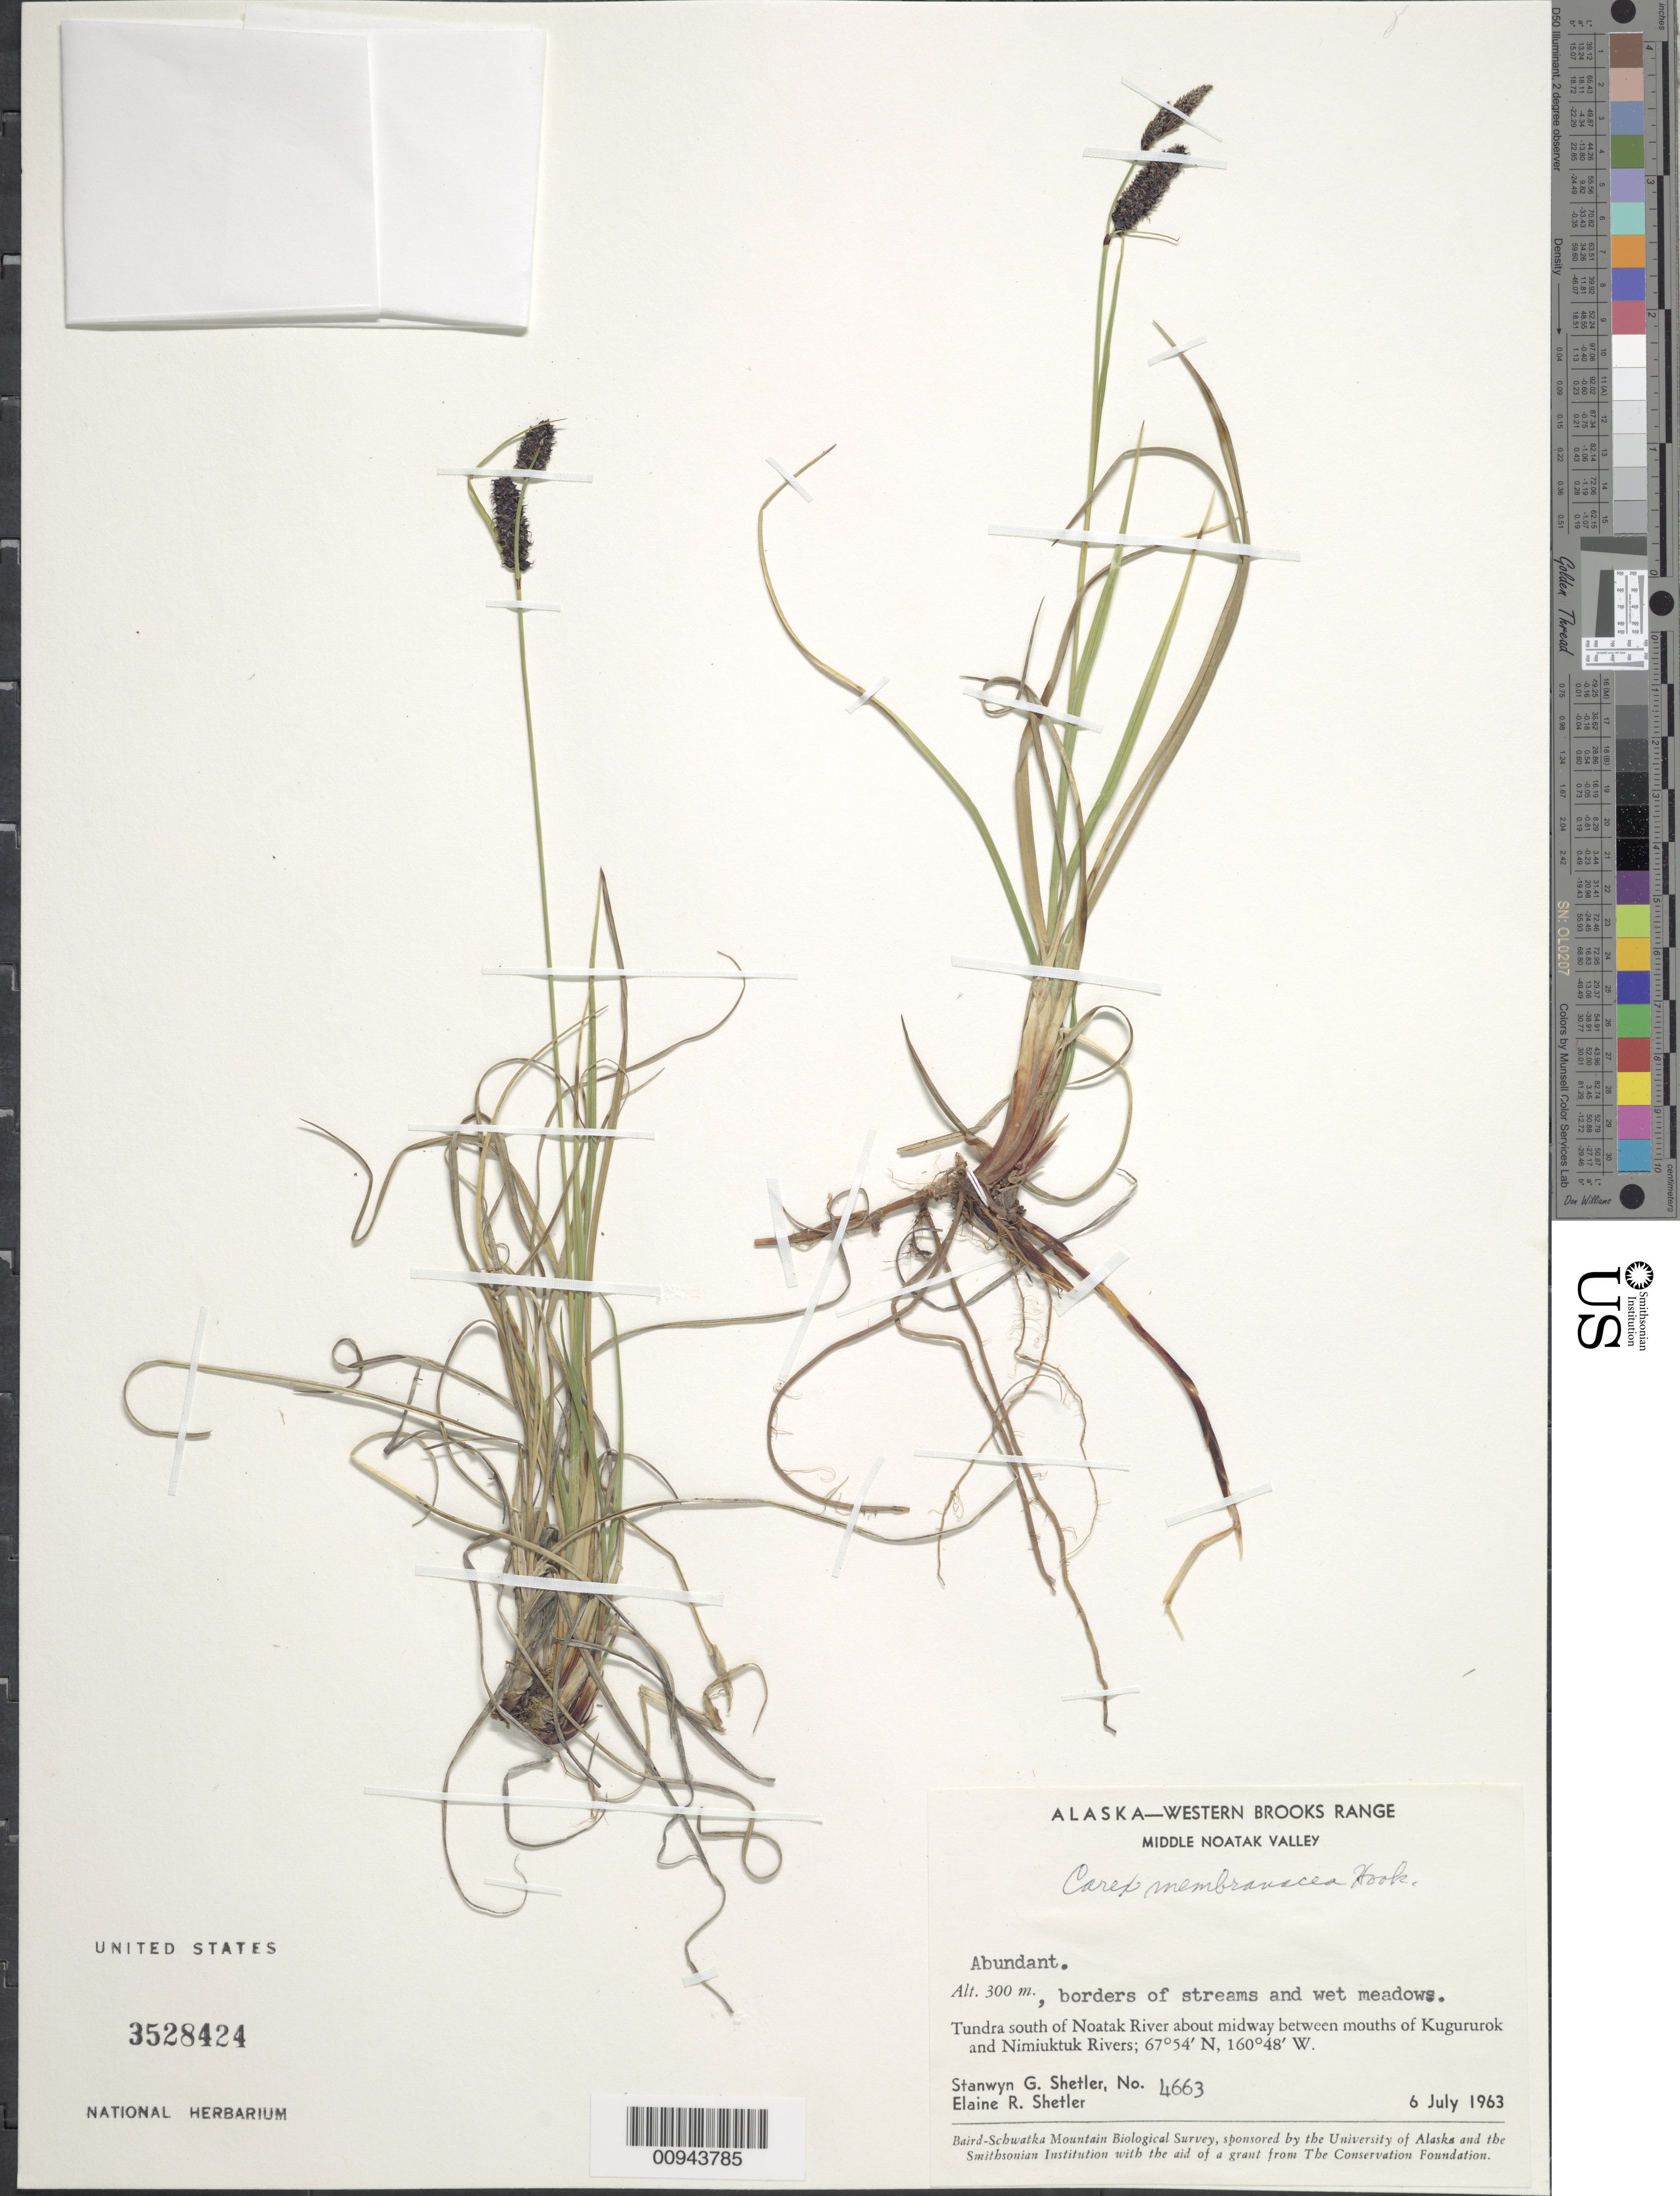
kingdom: Plantae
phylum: Tracheophyta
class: Liliopsida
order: Poales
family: Cyperaceae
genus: Carex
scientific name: Carex membranacea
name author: Hook.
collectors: S. Shetler & E. R. Shetler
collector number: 4663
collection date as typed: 06 Jul 1963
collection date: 1963-07-06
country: United States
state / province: Alaska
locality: S of Noatak River about midway between mouths of Kugururok and Nimiuktuk Rivers. Western Brooks Range, Middle Noatak Valley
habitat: Tundra. Borders of streams and wet meadows.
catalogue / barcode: US 3528424